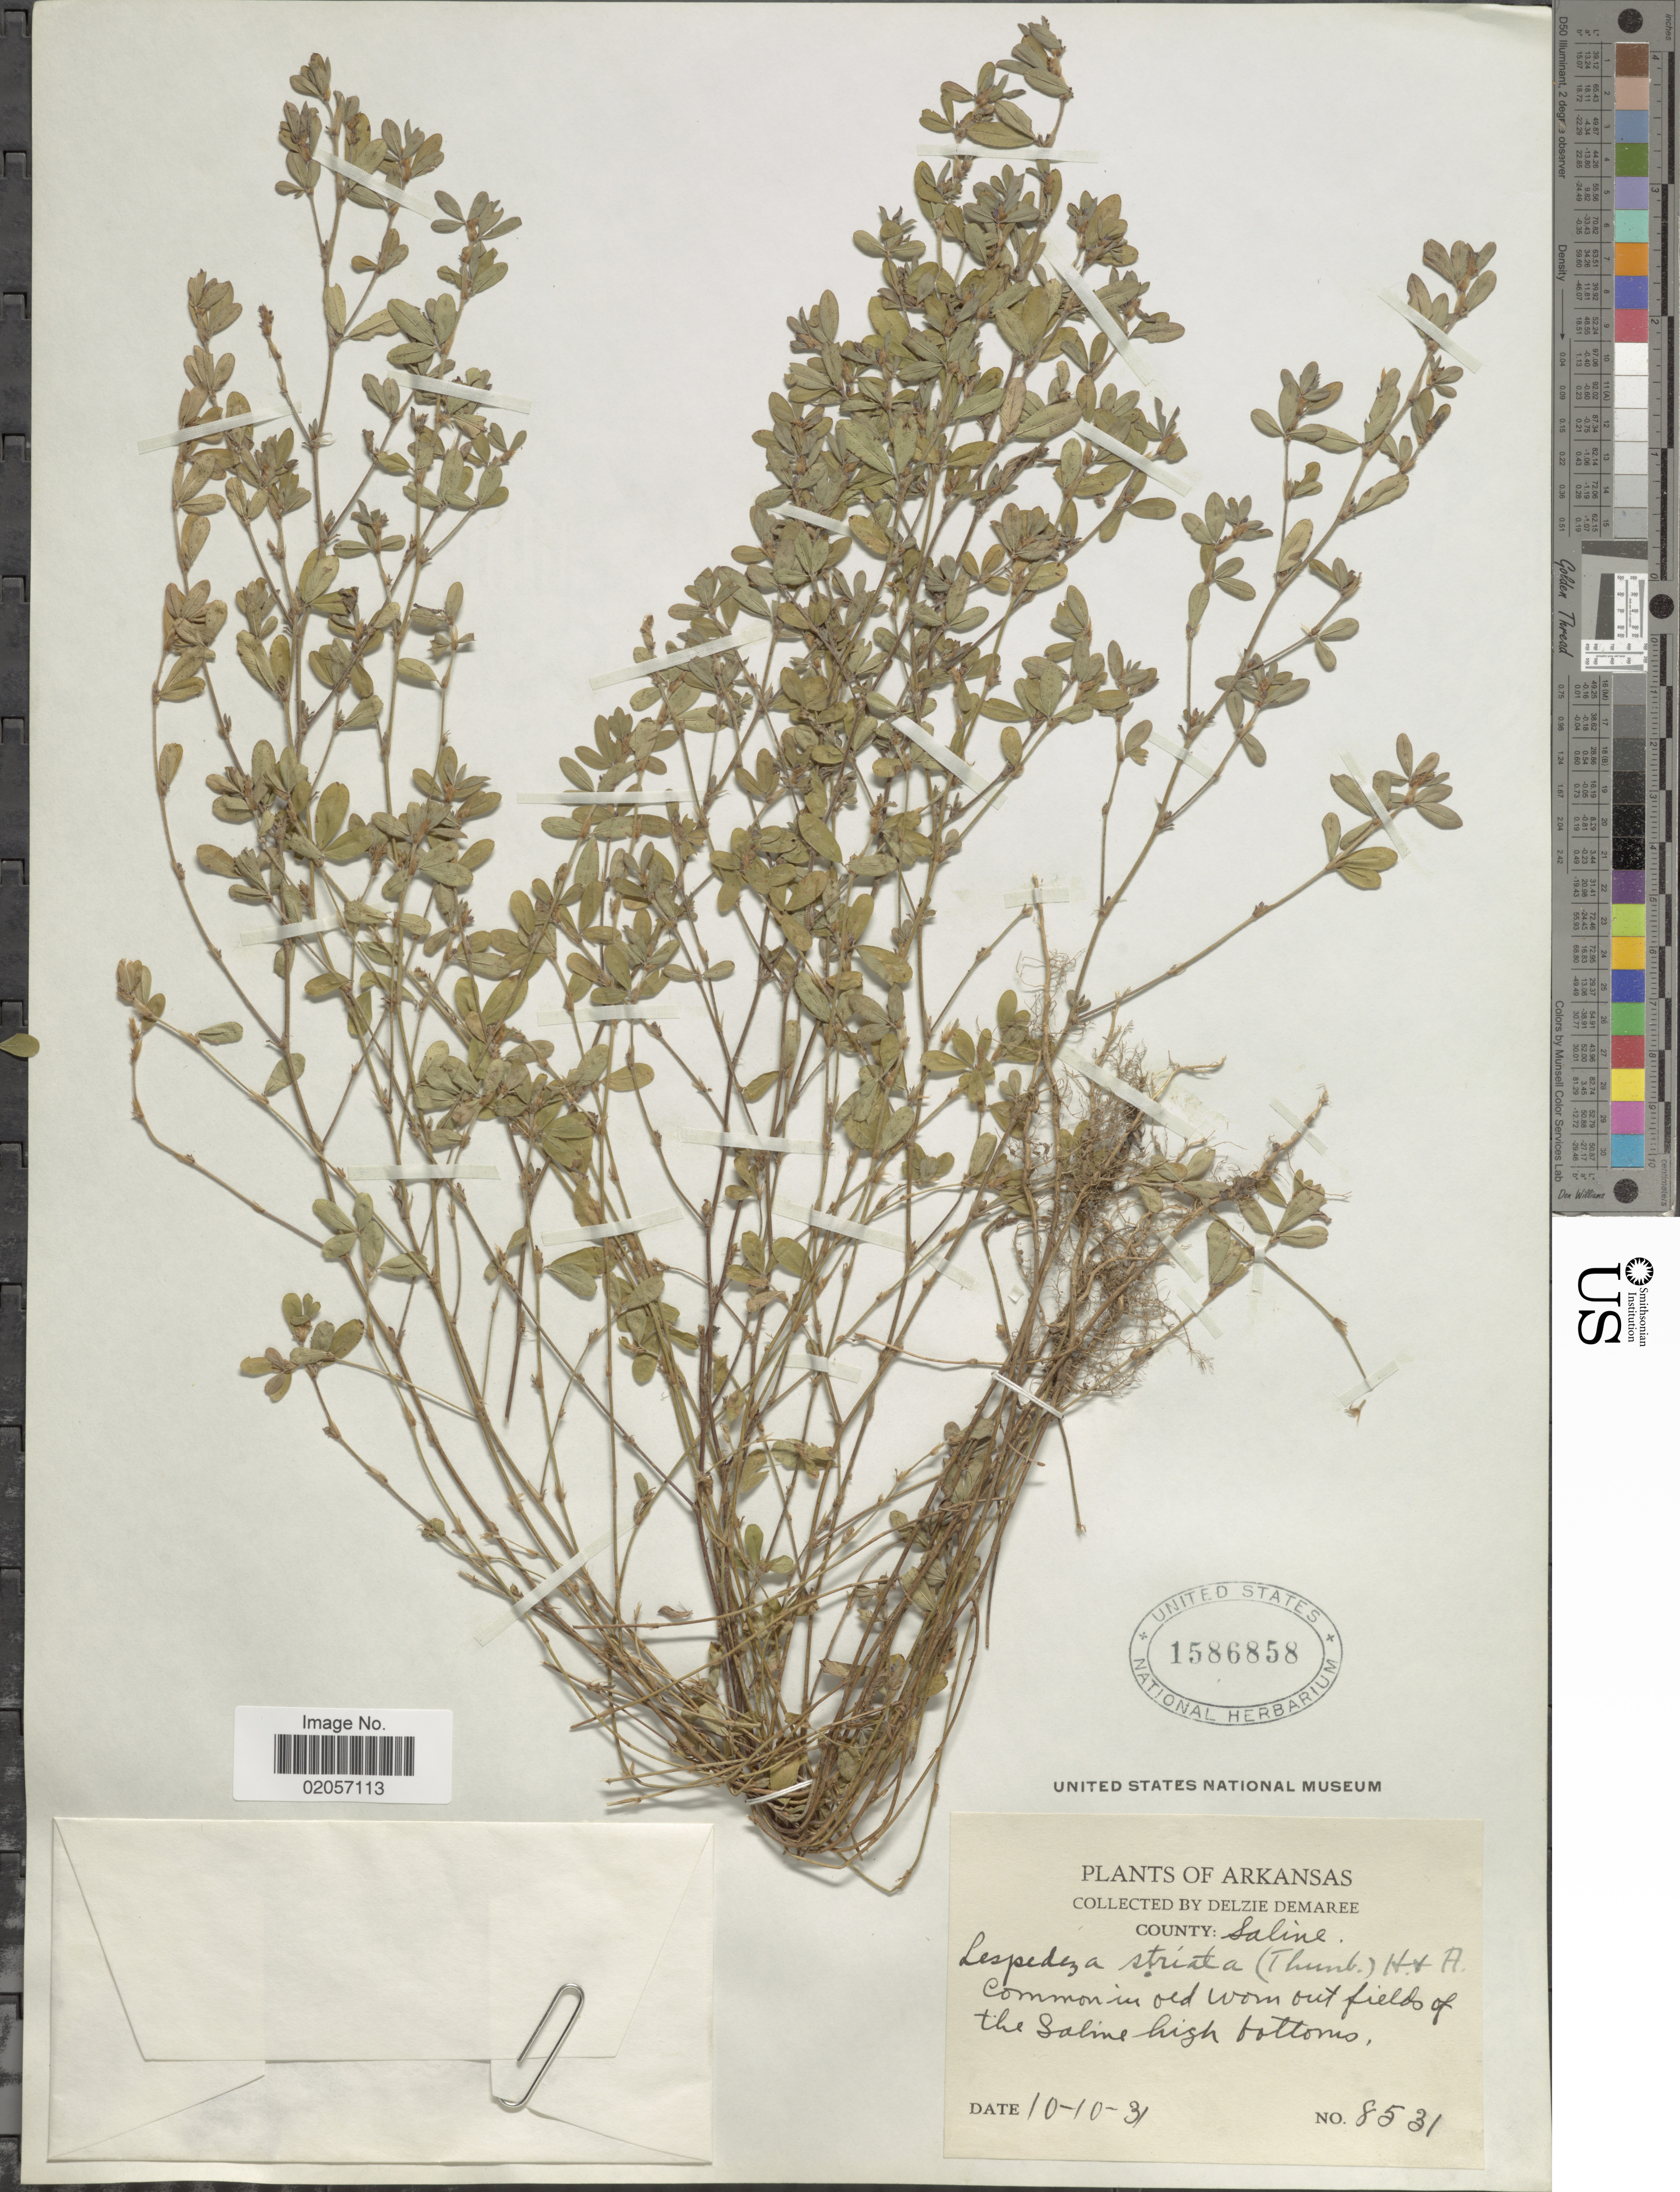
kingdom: Plantae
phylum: Tracheophyta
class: Magnoliopsida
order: Fabales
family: Fabaceae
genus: Kummerowia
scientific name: Kummerowia striata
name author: (Thunb.) Schindl.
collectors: D. Demaree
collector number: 8531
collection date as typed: Transcribed d/m/y: 10/10/31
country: United States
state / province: Arkansas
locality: County: Saline. Common in old worn out fields of the Saline high bottoms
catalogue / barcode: US 1586858